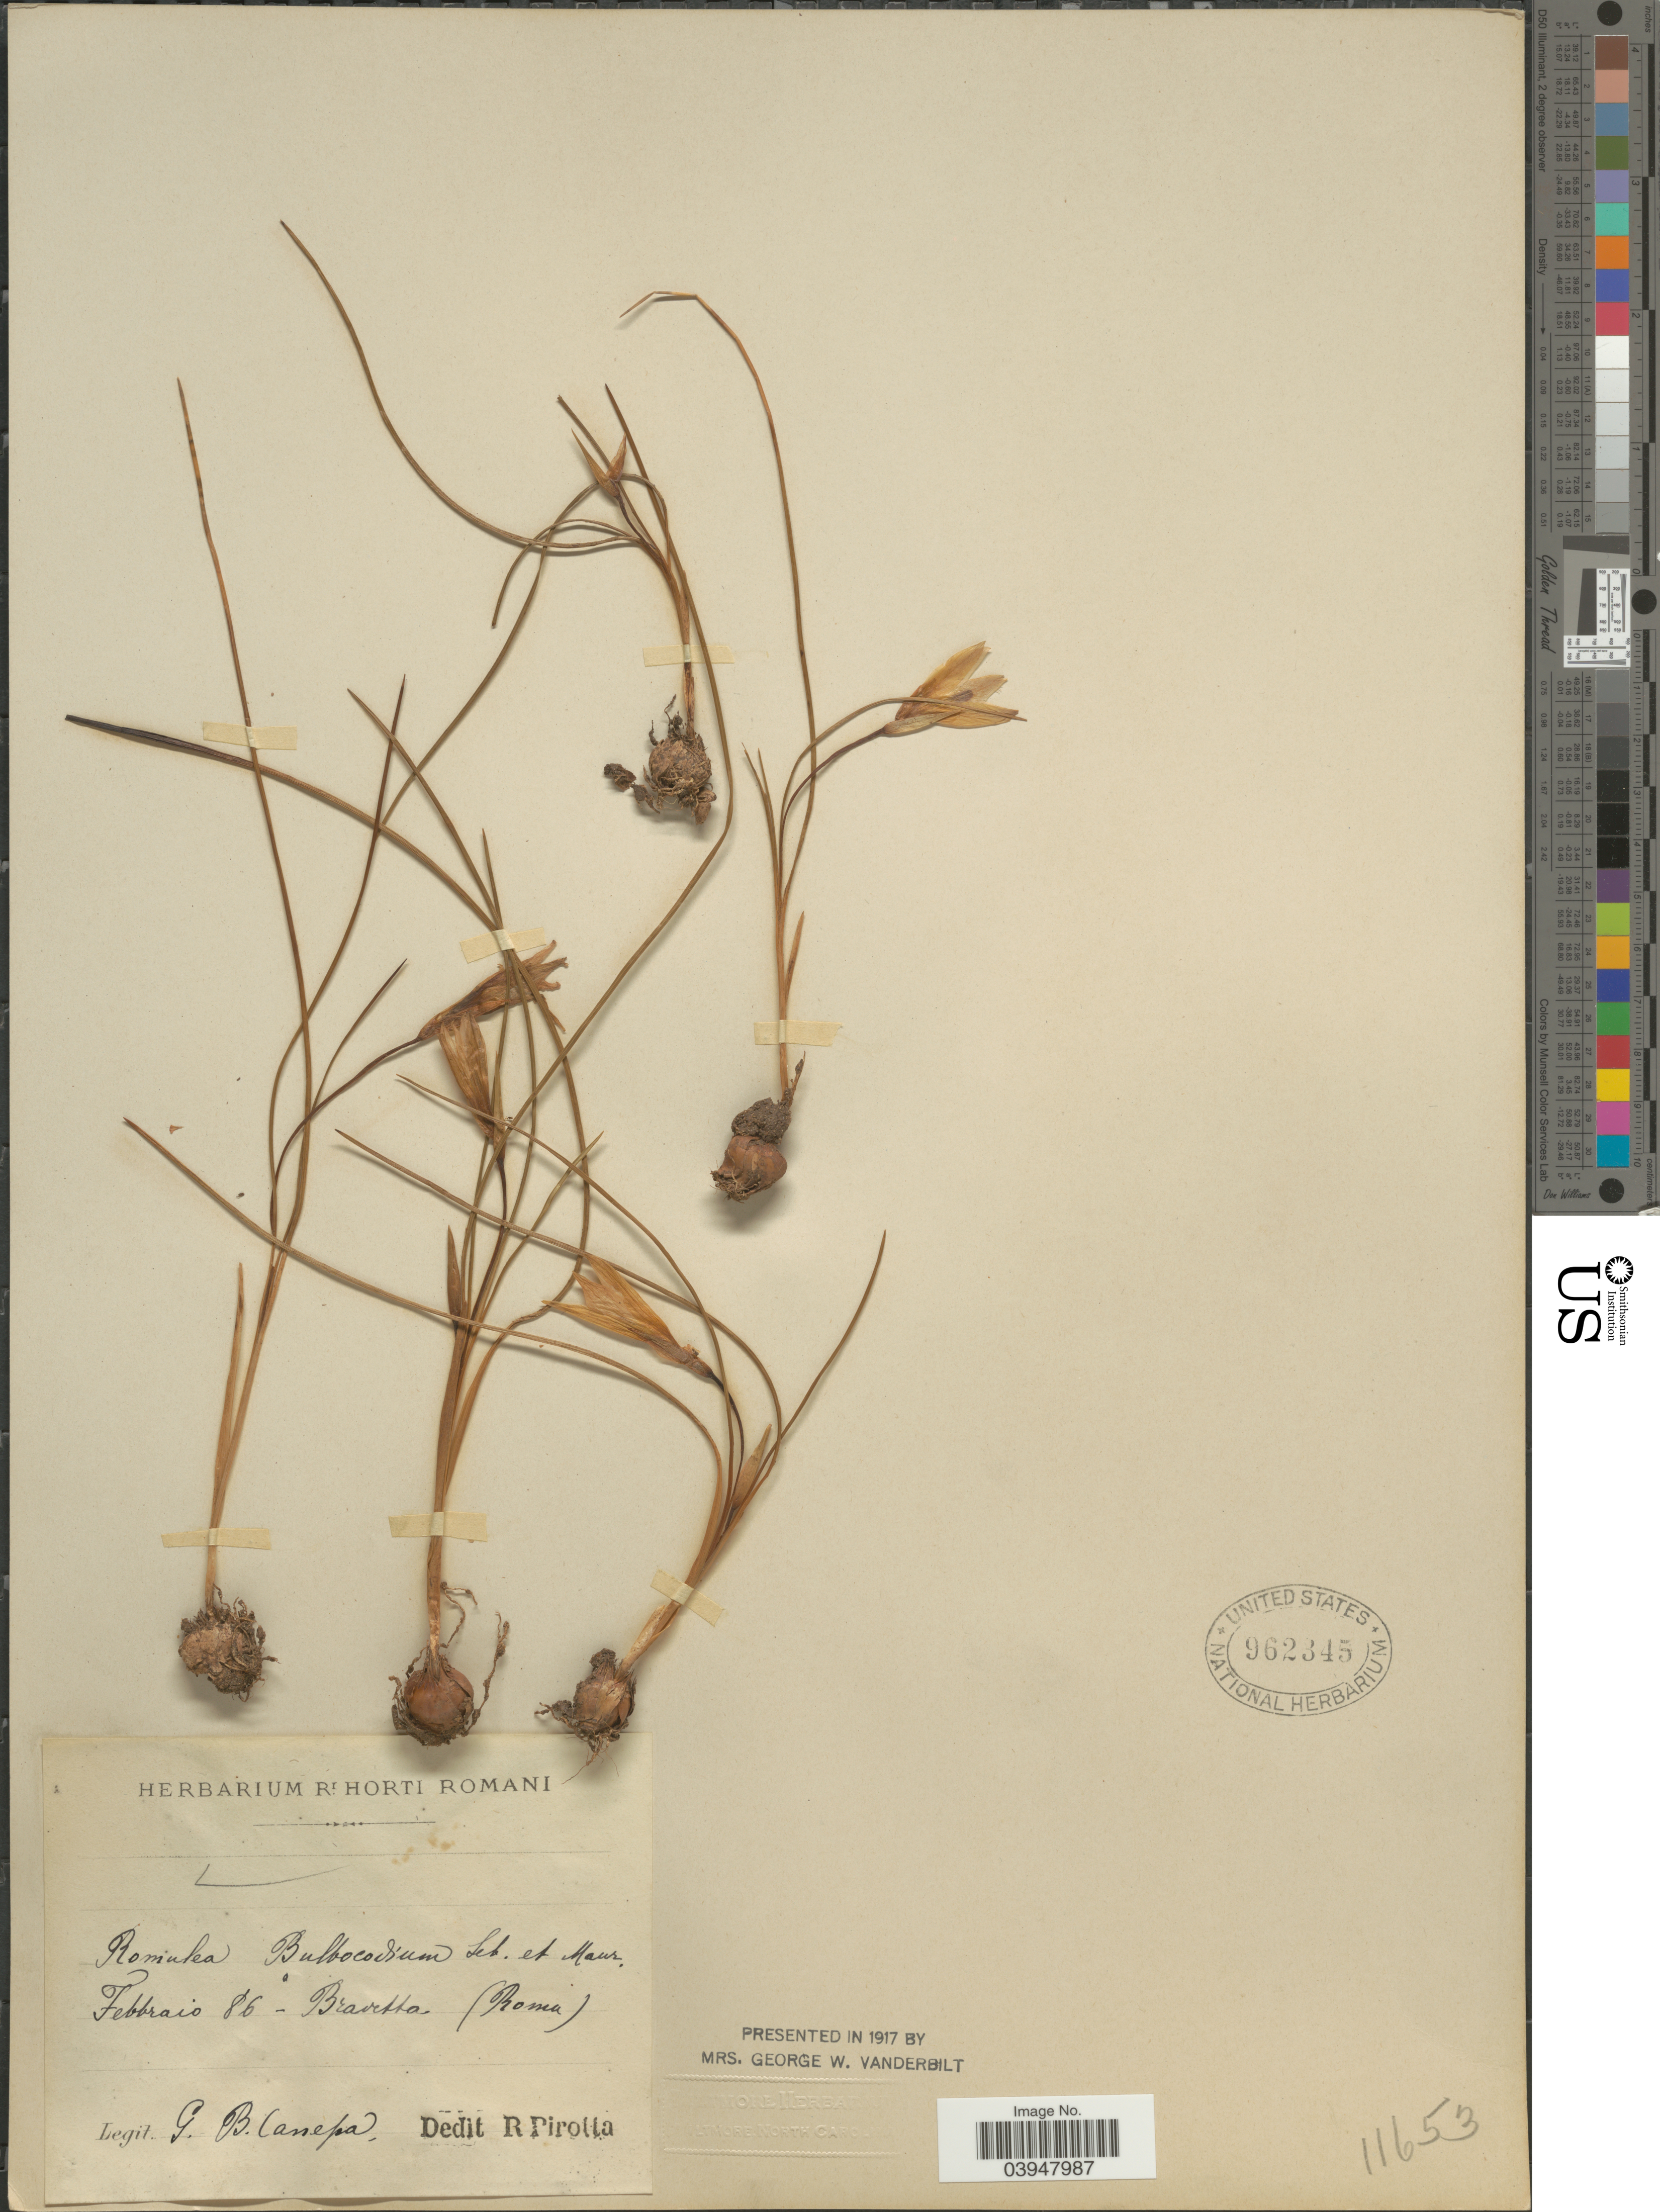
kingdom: Plantae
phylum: Tracheophyta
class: Liliopsida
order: Asparagales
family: Iridaceae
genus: Romulea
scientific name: Romulea bulbocodium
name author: (L.) Sebast. & Mauri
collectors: G. Canepa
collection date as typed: Transcribed d/m/y: /2/86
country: Romania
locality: Bravetta (Roma).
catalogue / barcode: US 962345